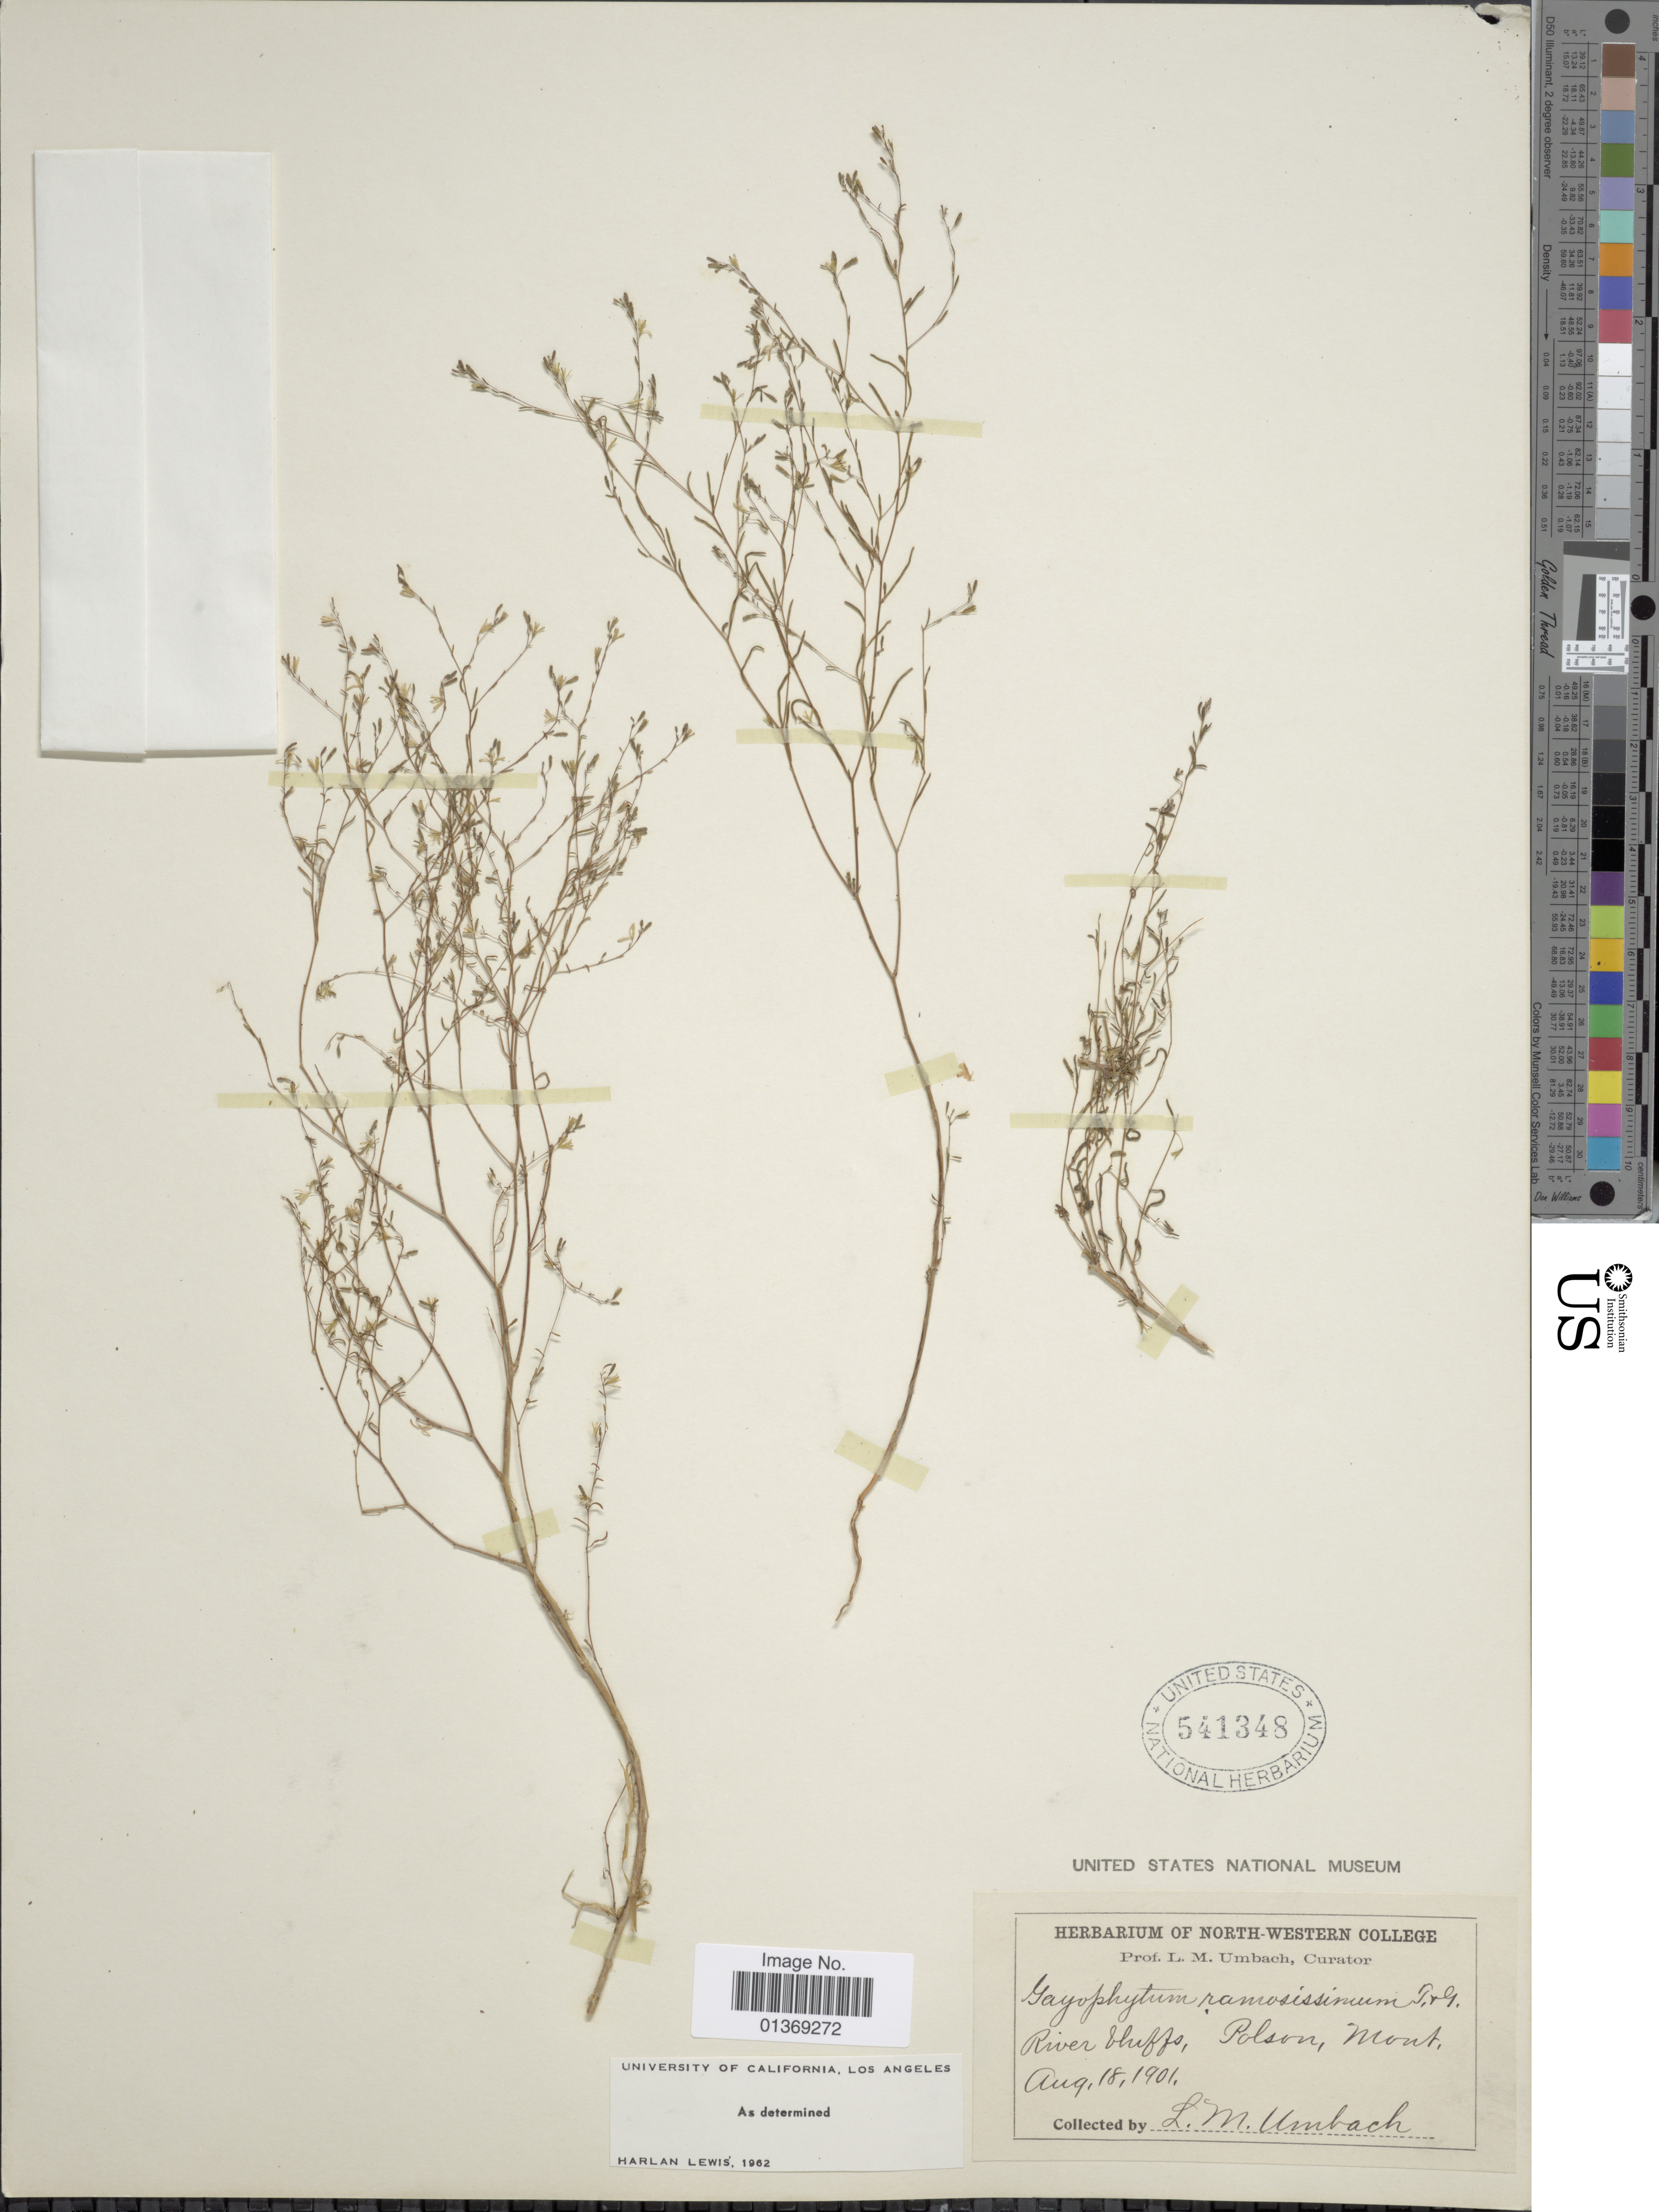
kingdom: Plantae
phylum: Tracheophyta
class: Magnoliopsida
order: Myrtales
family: Onagraceae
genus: Gayophytum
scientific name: Gayophytum ramosissimum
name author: Torr. & A. Gray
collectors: L. M. Umbach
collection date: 1901-08-18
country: United States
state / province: Montana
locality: River bluffs, Polson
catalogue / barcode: US 541348